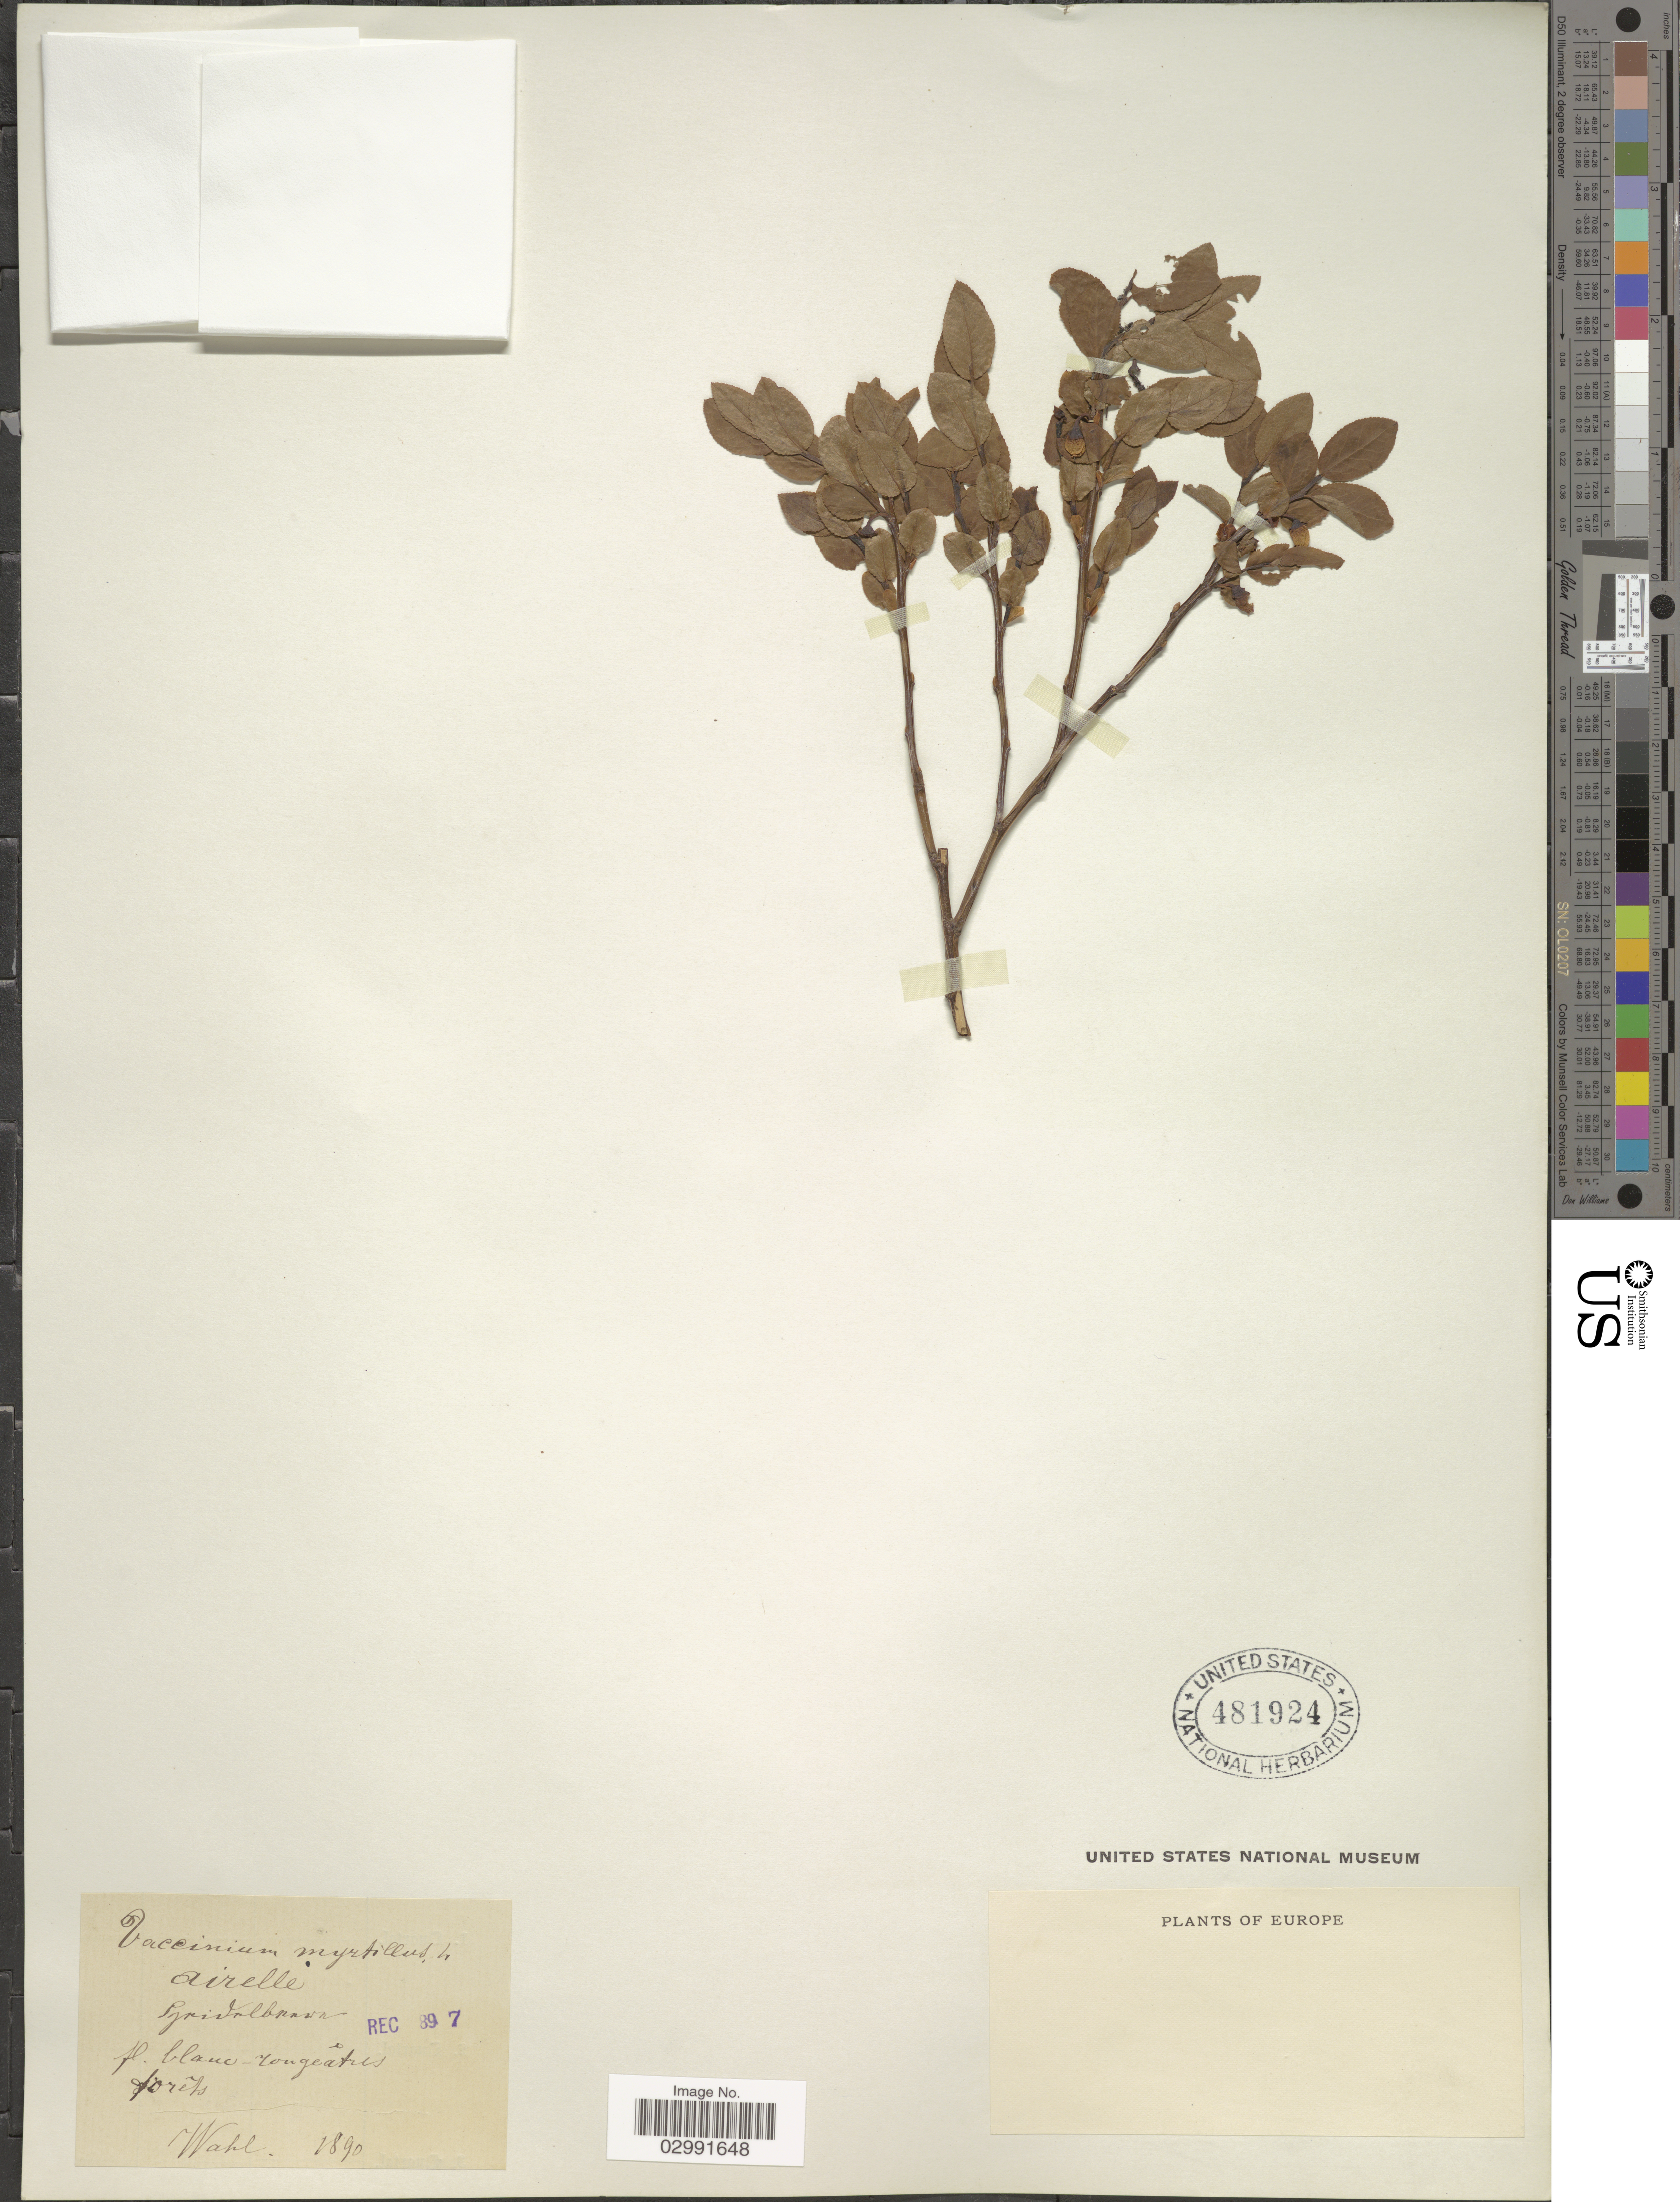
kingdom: Plantae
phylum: Tracheophyta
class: Magnoliopsida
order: Ericales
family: Ericaceae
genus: Vaccinium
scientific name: Vaccinium myrtillus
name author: L.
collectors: Wahl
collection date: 1890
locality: Europe.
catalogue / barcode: US 481924